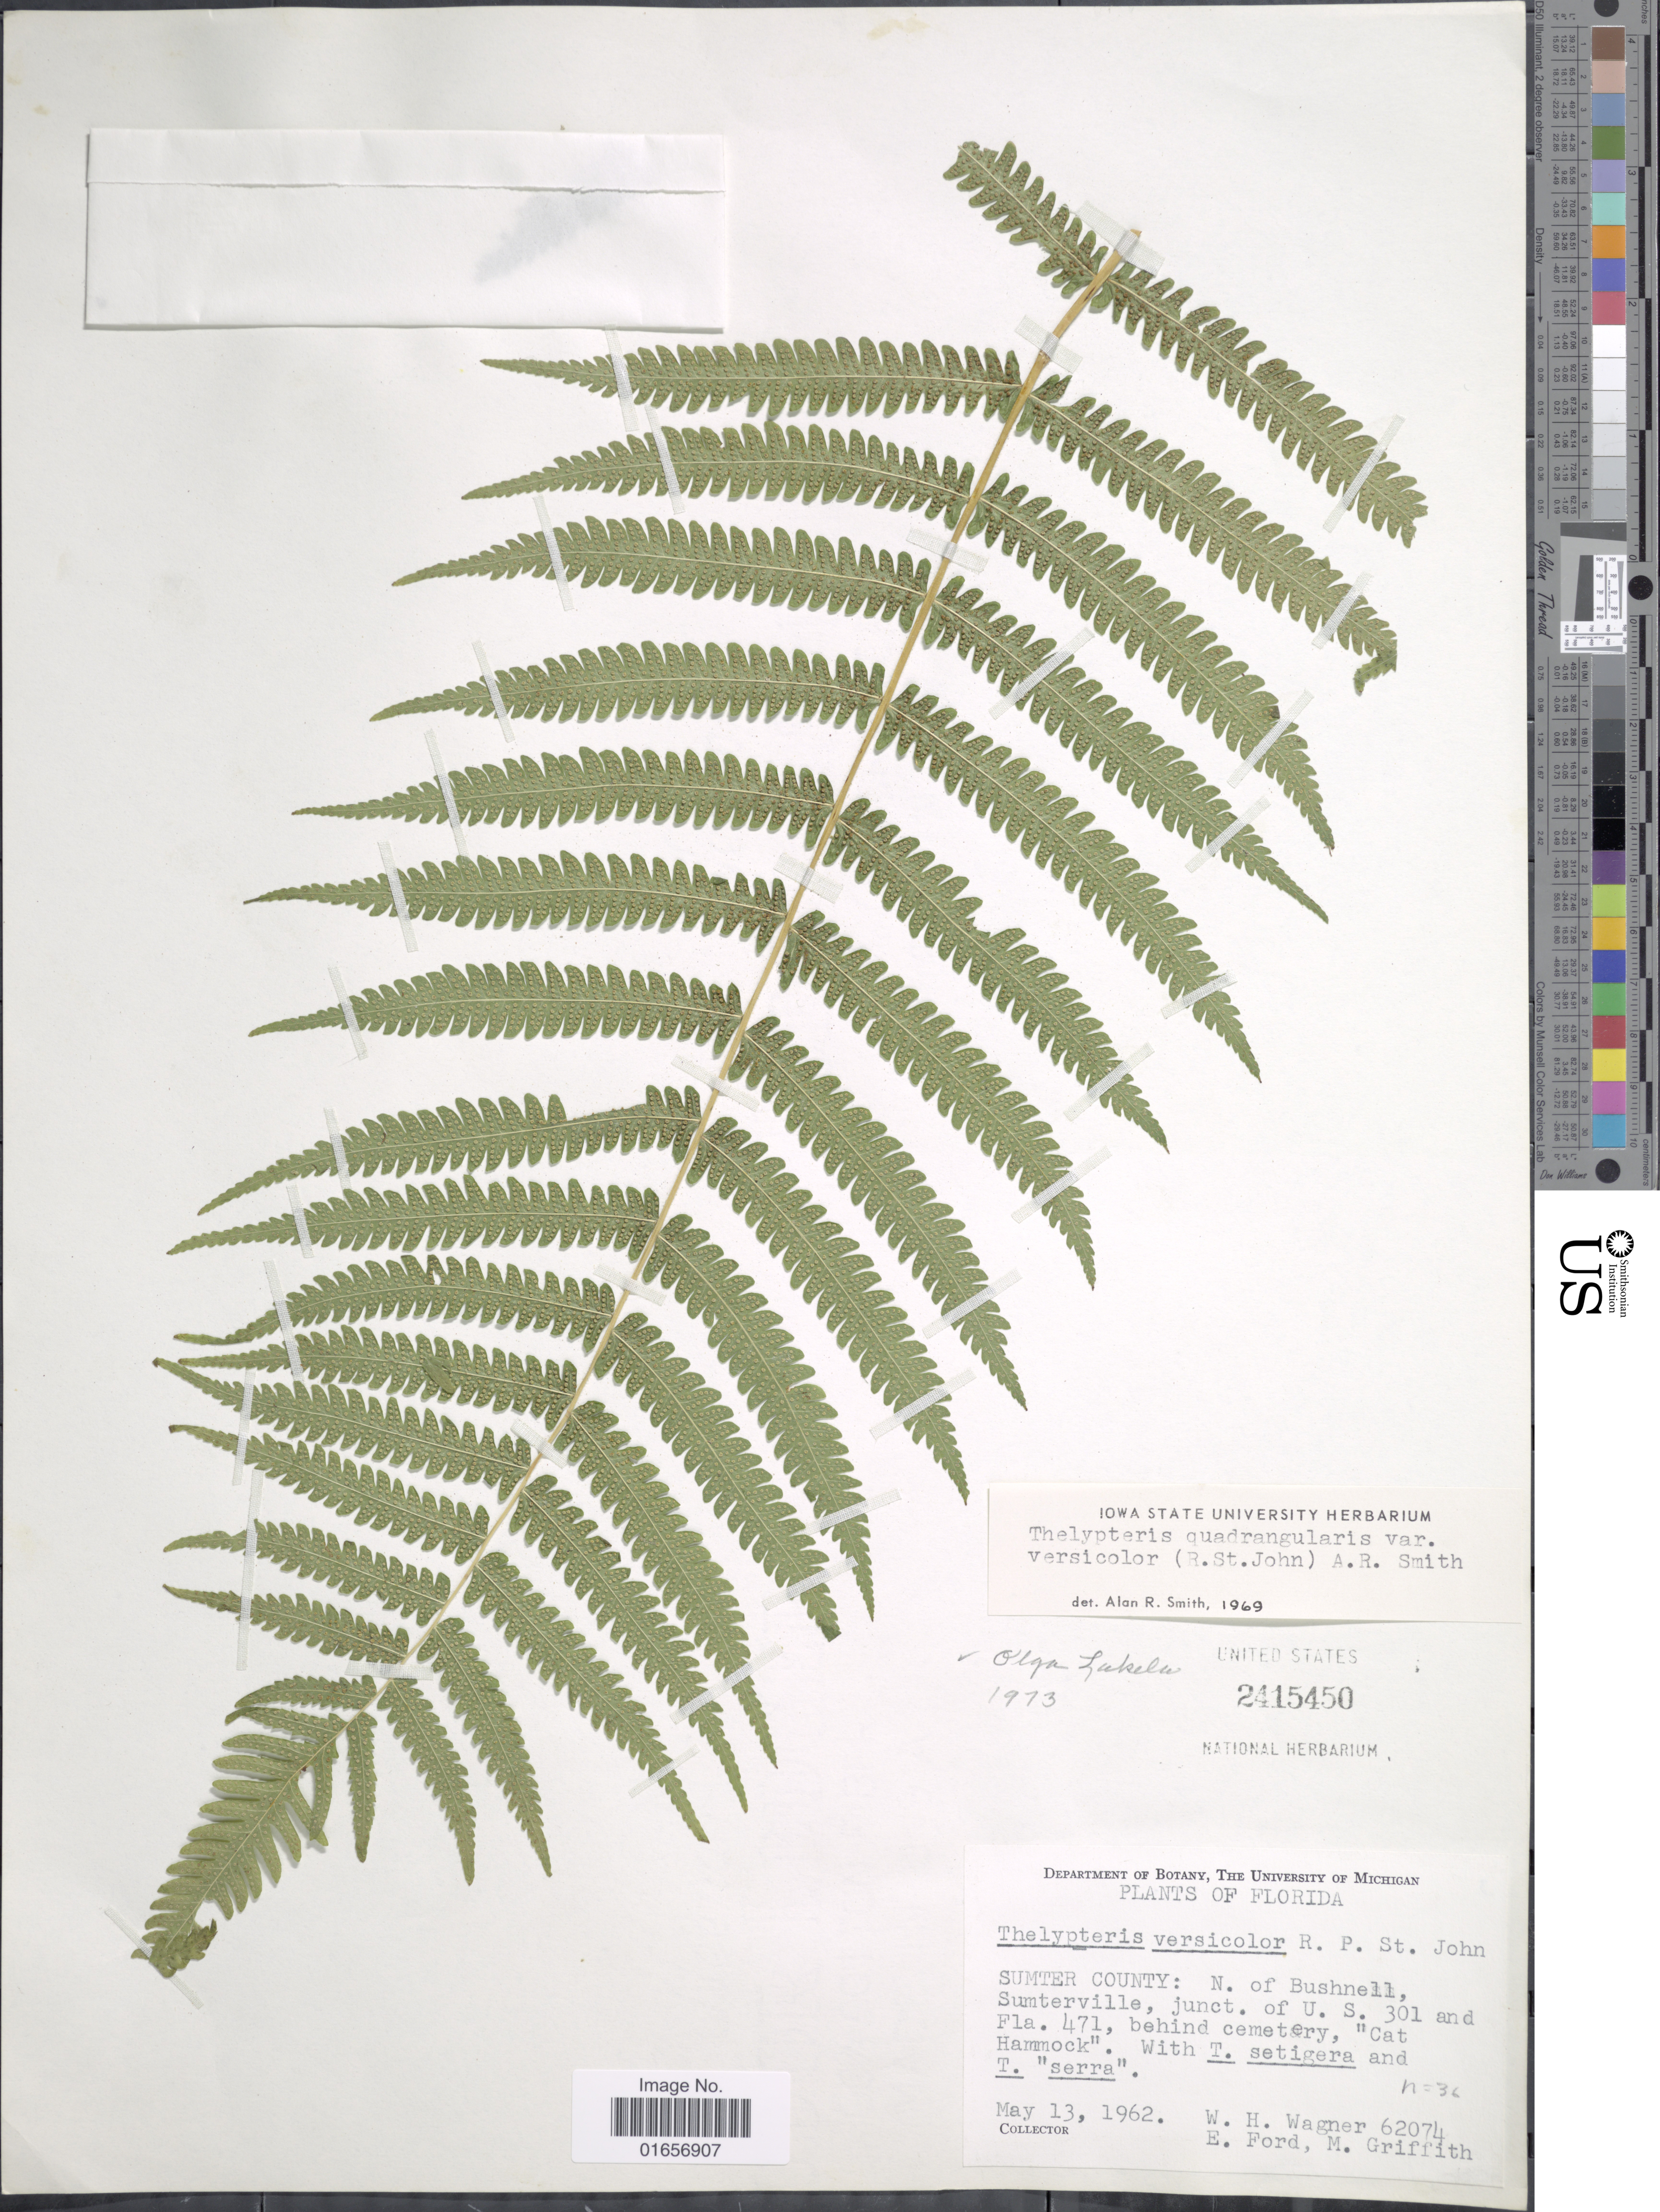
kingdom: Plantae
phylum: Tracheophyta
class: Polypodiopsida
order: Polypodiales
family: Thelypteridaceae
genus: Christella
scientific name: Christella hispidula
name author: (Decne.) Holttum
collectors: W. H. Wagner, E. Ford & M. Griffith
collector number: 62074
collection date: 1962-05-13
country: United States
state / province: Florida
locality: Sumter County: N. of Bushnell, Sumterville, junct. of U. S. 301 and Fla. 471, behind cemetery, "Cat Hammock"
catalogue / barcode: US 2415450